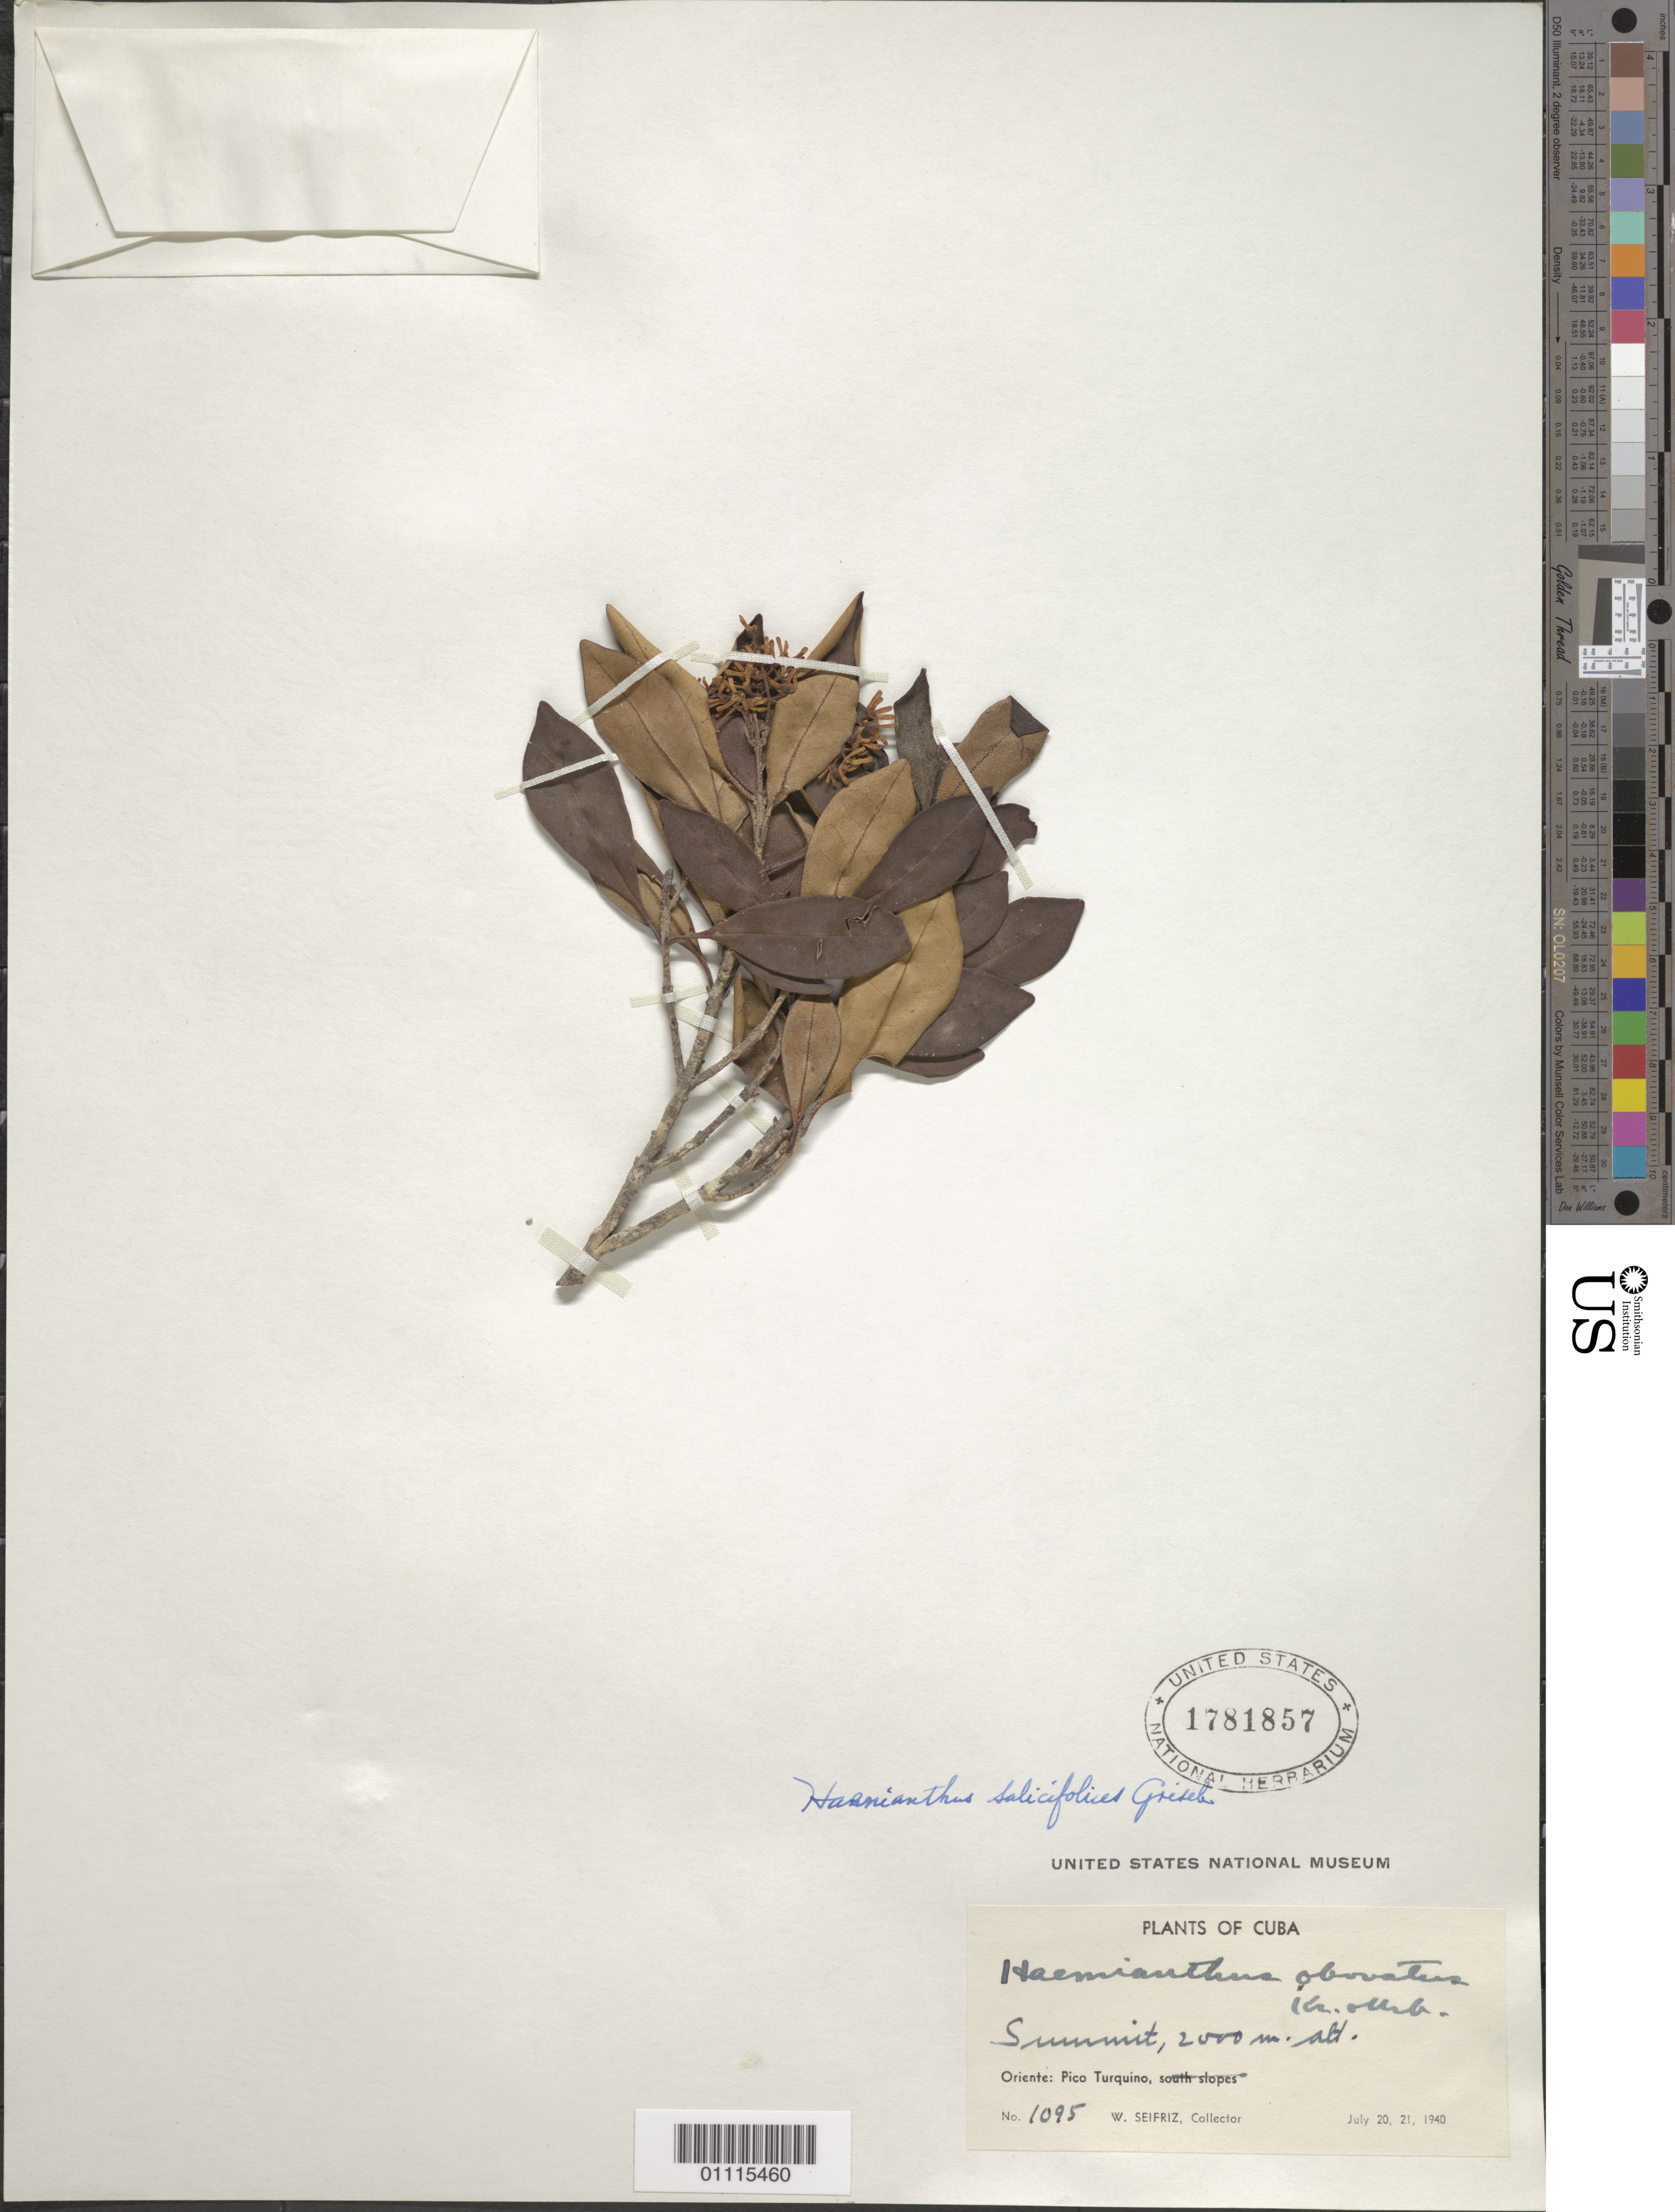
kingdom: Plantae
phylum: Tracheophyta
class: Magnoliopsida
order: Lamiales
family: Oleaceae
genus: Haenianthus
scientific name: Haenianthus salicifolius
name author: Griseb.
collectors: W. Seifriz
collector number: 1095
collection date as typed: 20 Jul 1940 and 21 Jul 1940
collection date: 1940-07-20,1940-07-21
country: Cuba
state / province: Santiago de Cuba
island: Cuba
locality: Pico Turquino, summit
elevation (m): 2000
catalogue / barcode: US 1781857